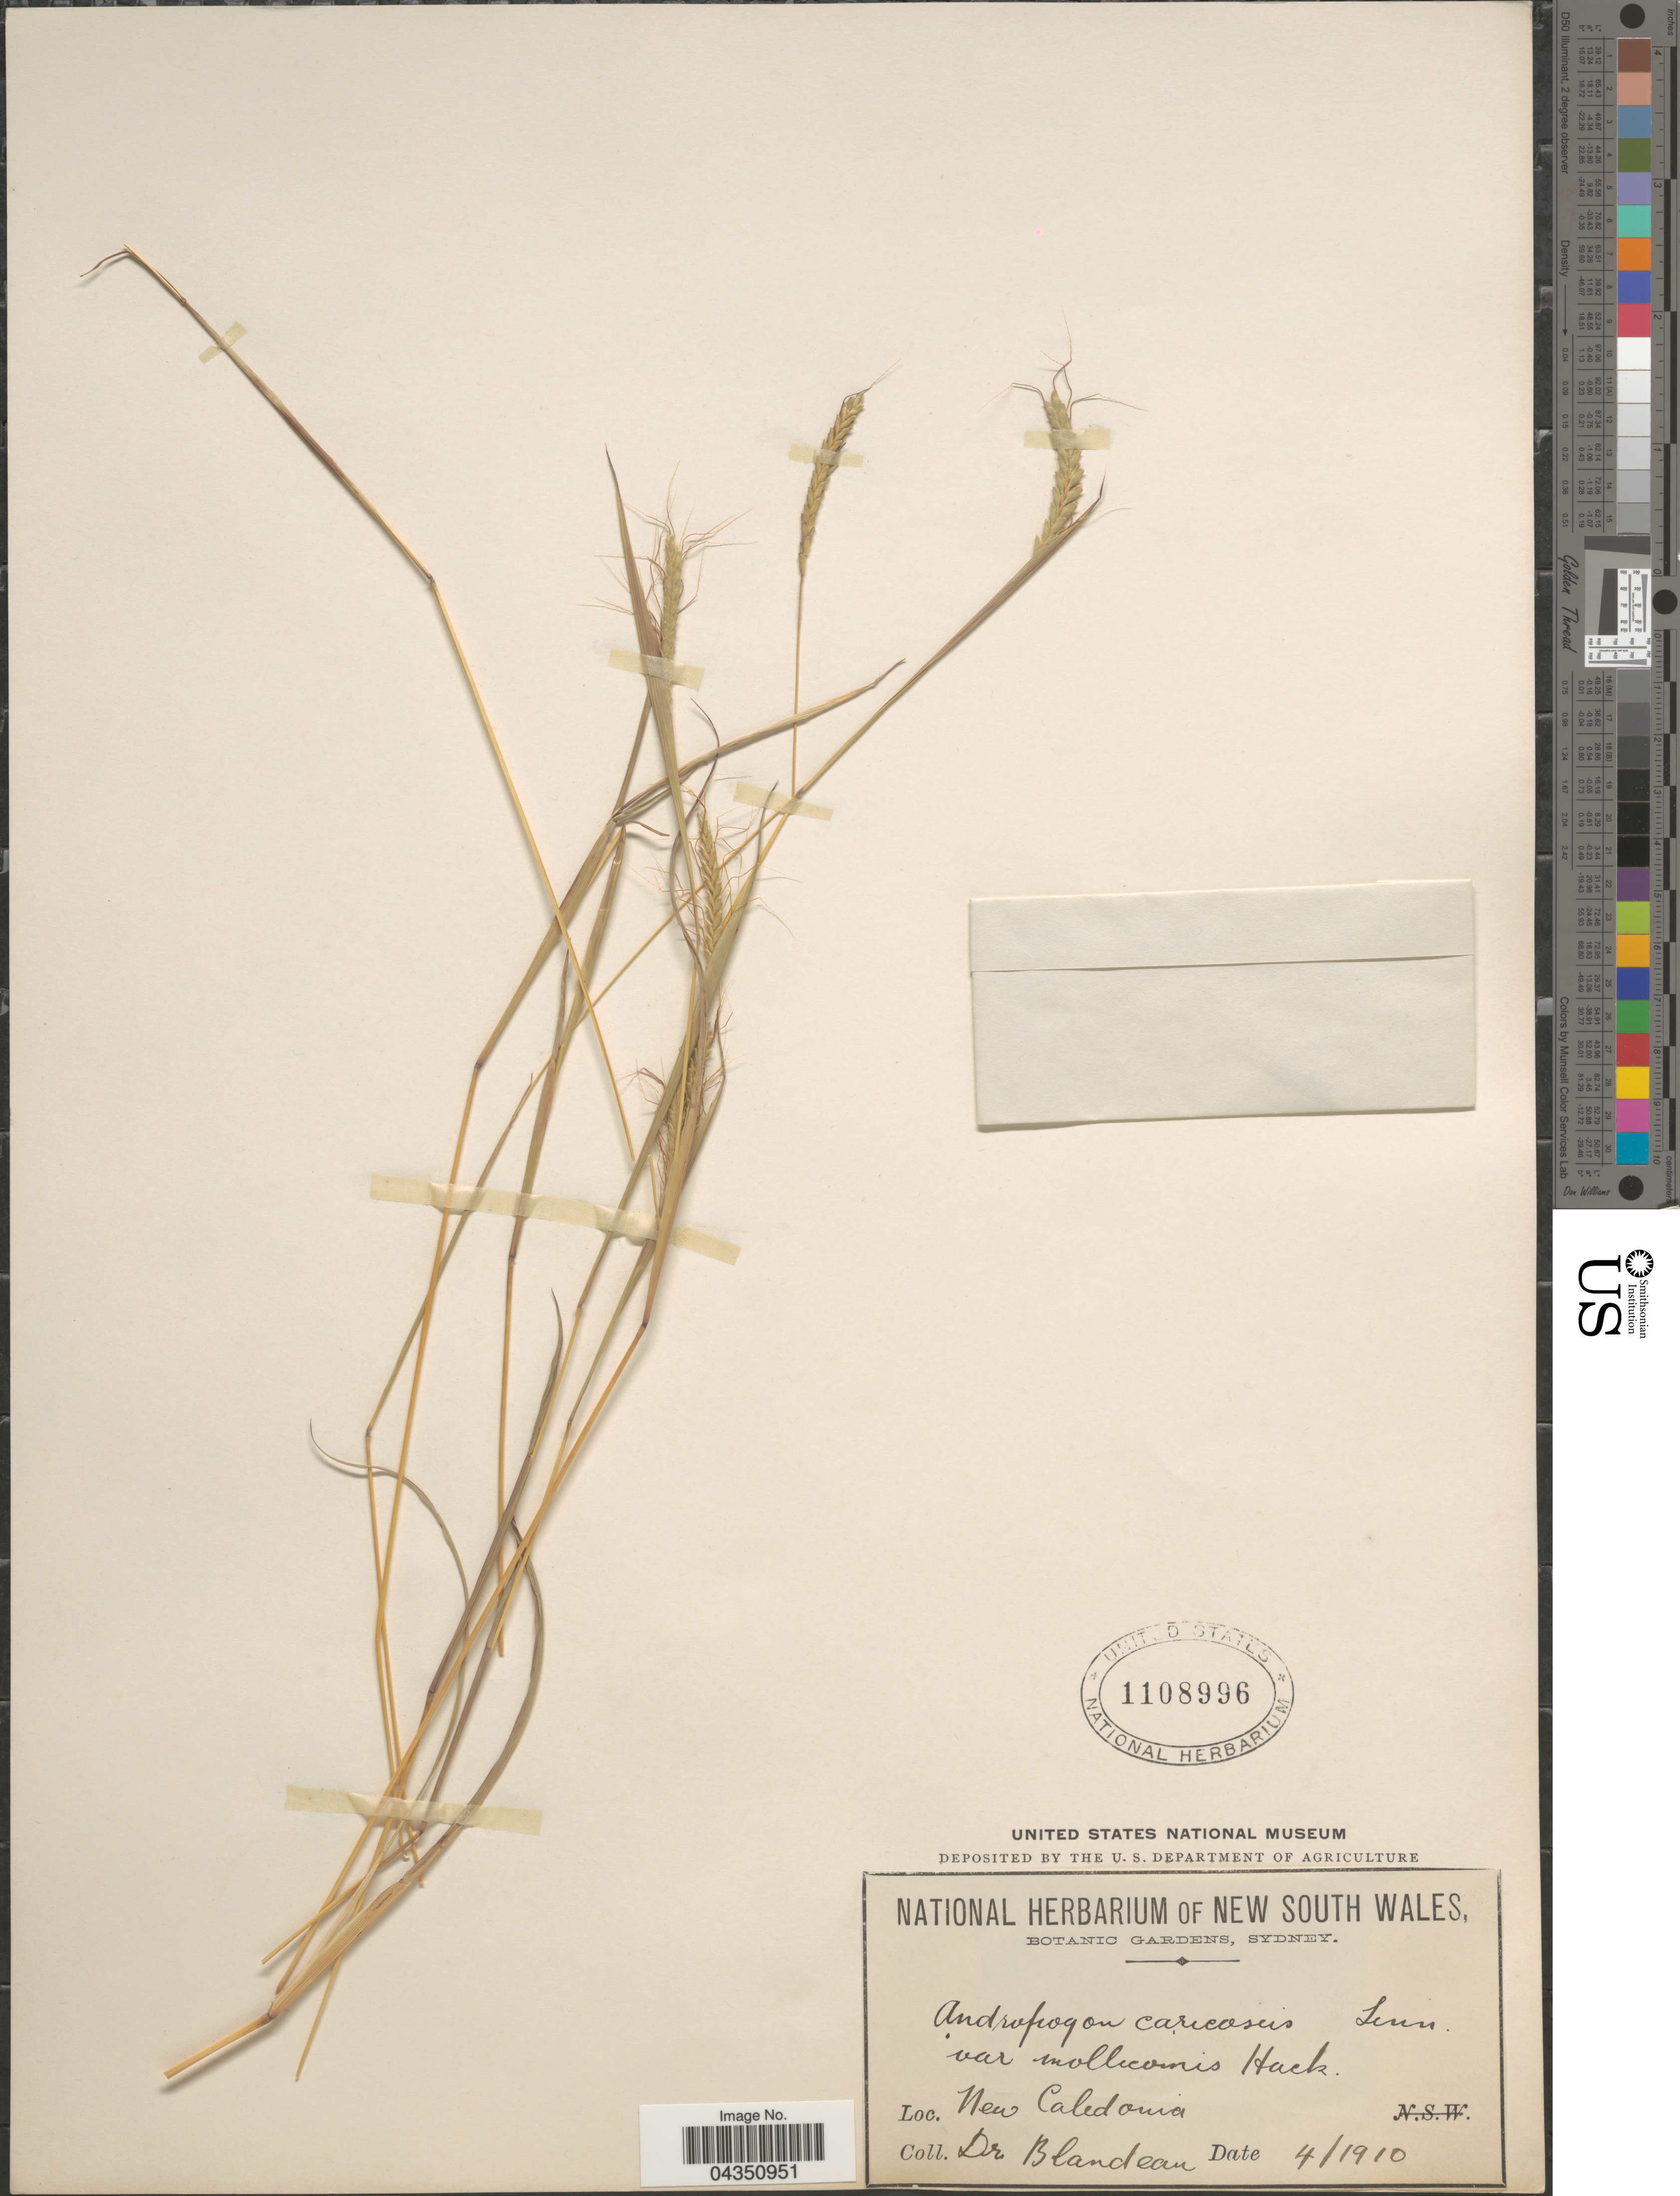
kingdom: Plantae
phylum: Tracheophyta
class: Liliopsida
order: Poales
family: Poaceae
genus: Dichanthium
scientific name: Dichanthium caricosum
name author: (L.) A. Camus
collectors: Blandeau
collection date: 1910-04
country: New Caledonia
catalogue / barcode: US 1108996